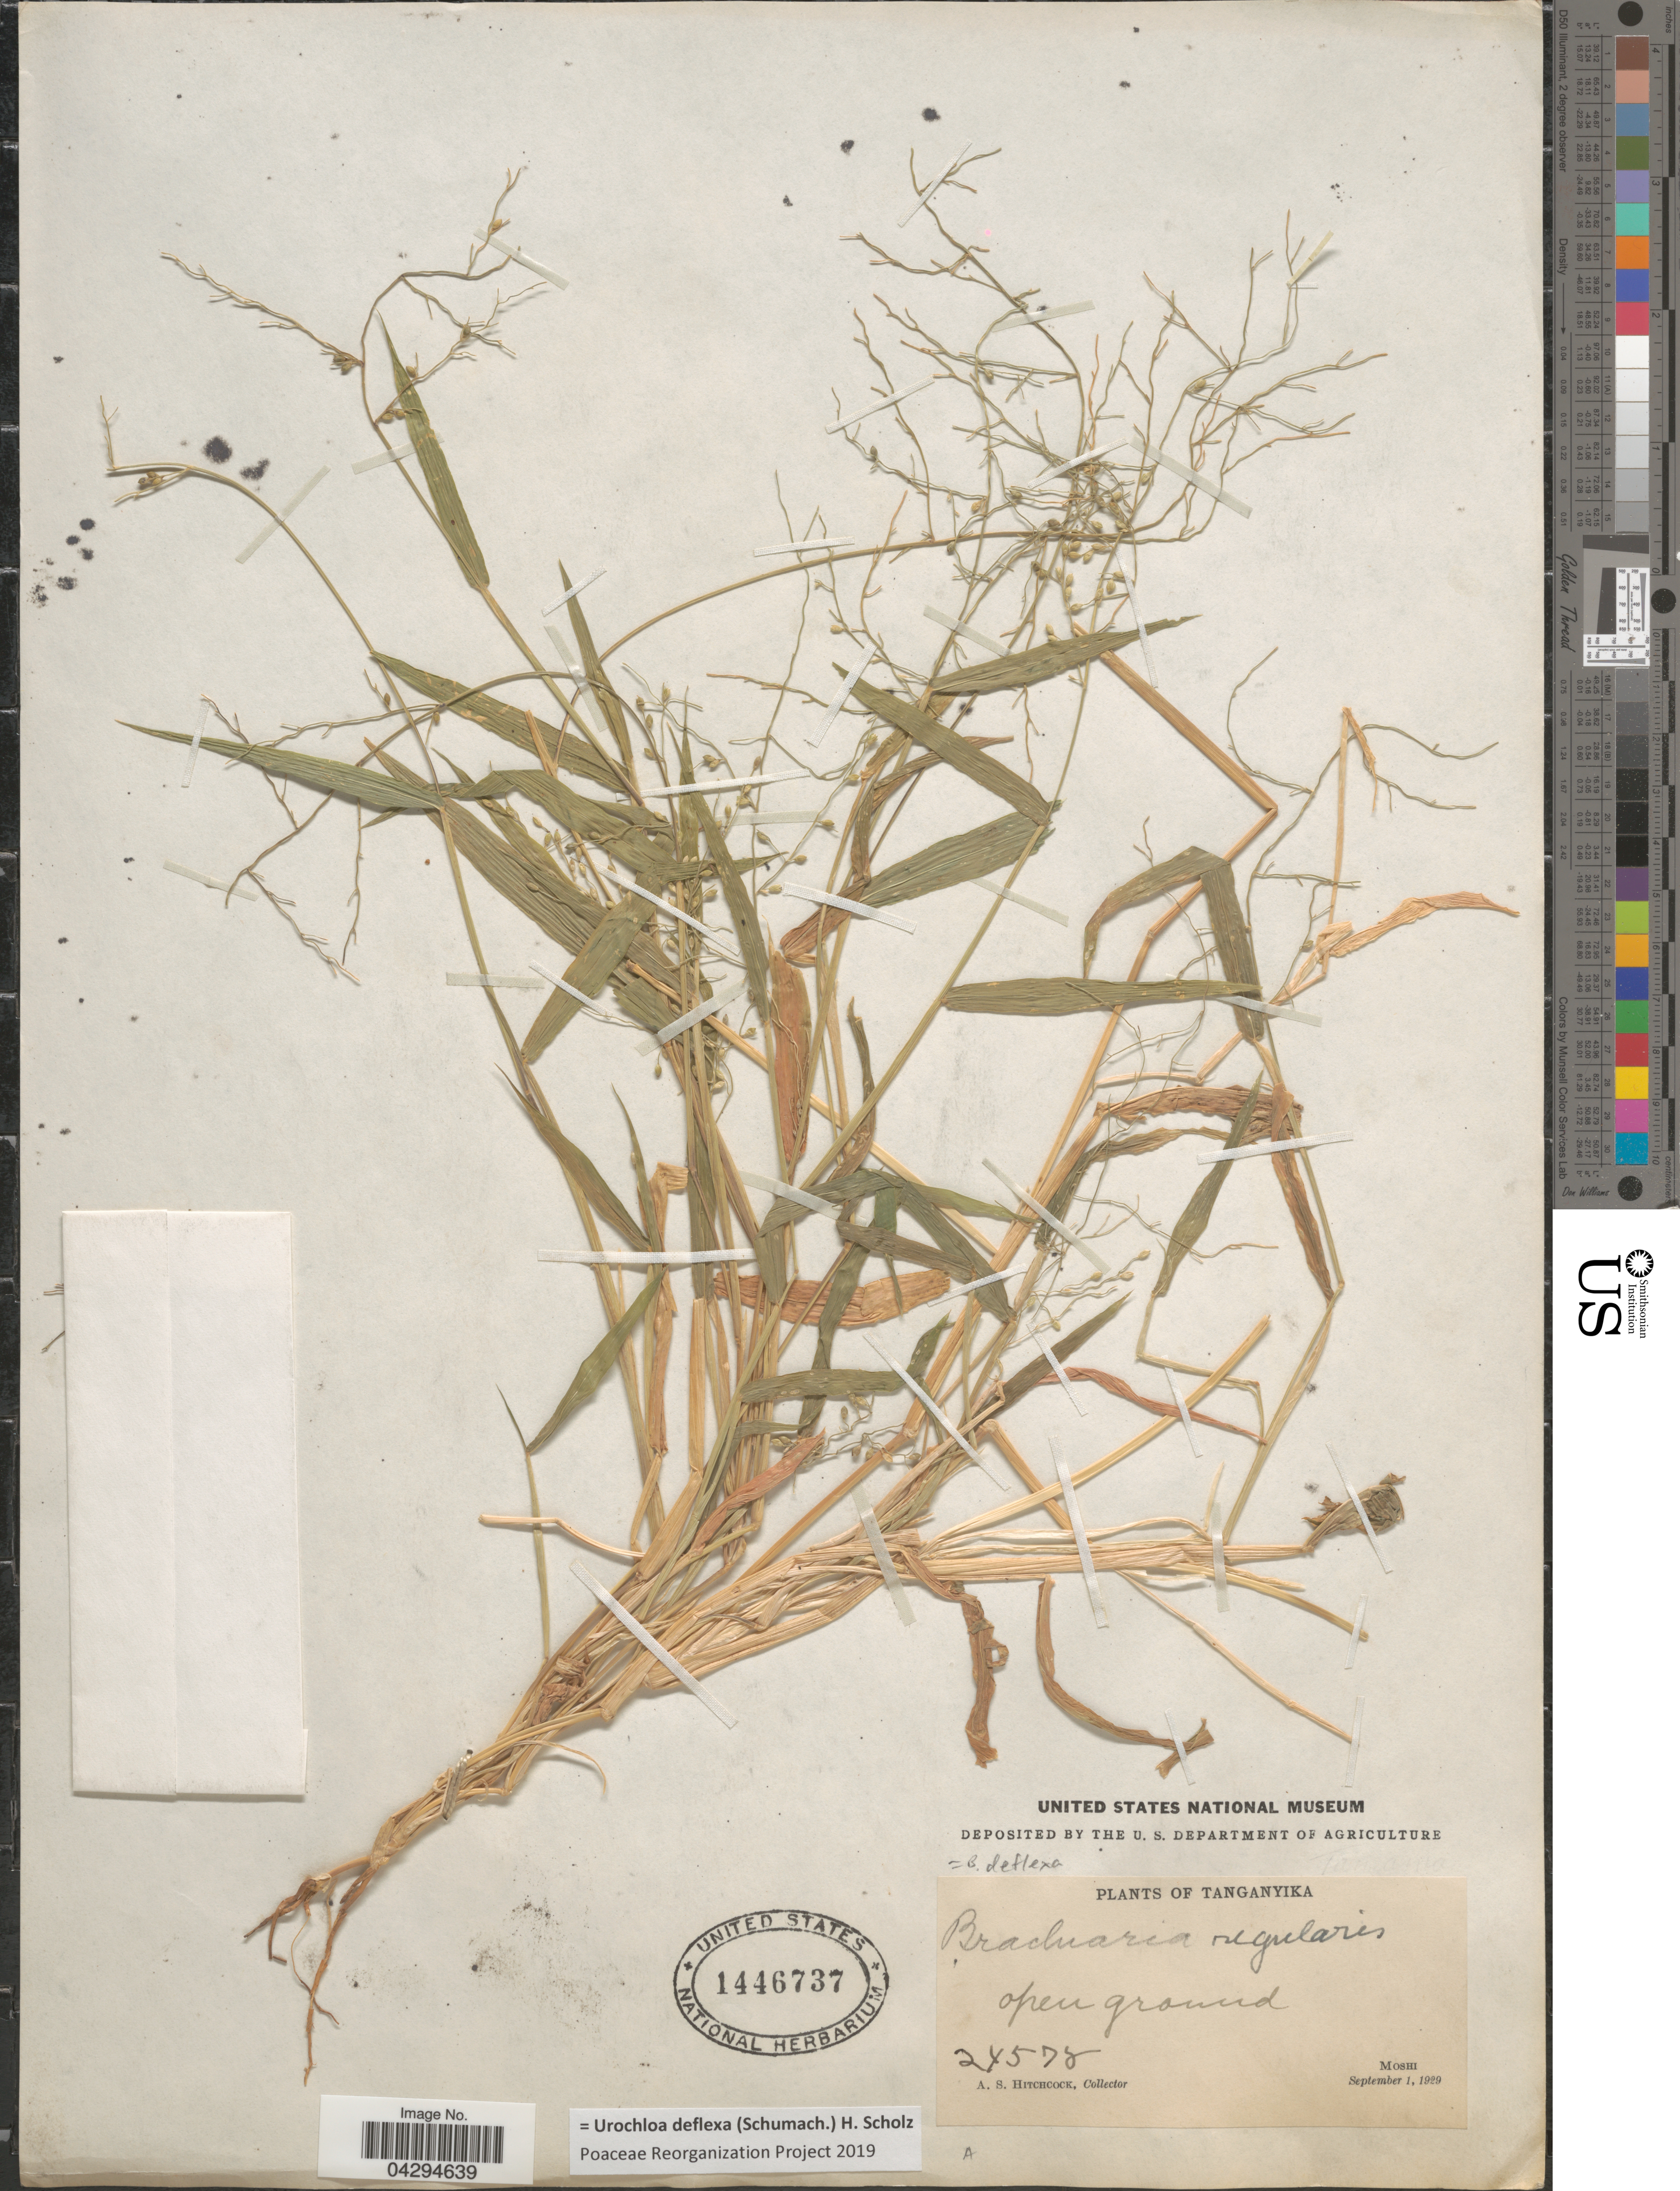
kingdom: Plantae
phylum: Tracheophyta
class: Liliopsida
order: Poales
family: Poaceae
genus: Urochloa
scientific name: Urochloa deflexa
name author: (Schumach.) H. Scholz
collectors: A. S. Hitchcock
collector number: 24578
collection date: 1929-09-01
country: Tanzania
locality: Tanganyika. Moshi.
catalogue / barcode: US 1446737